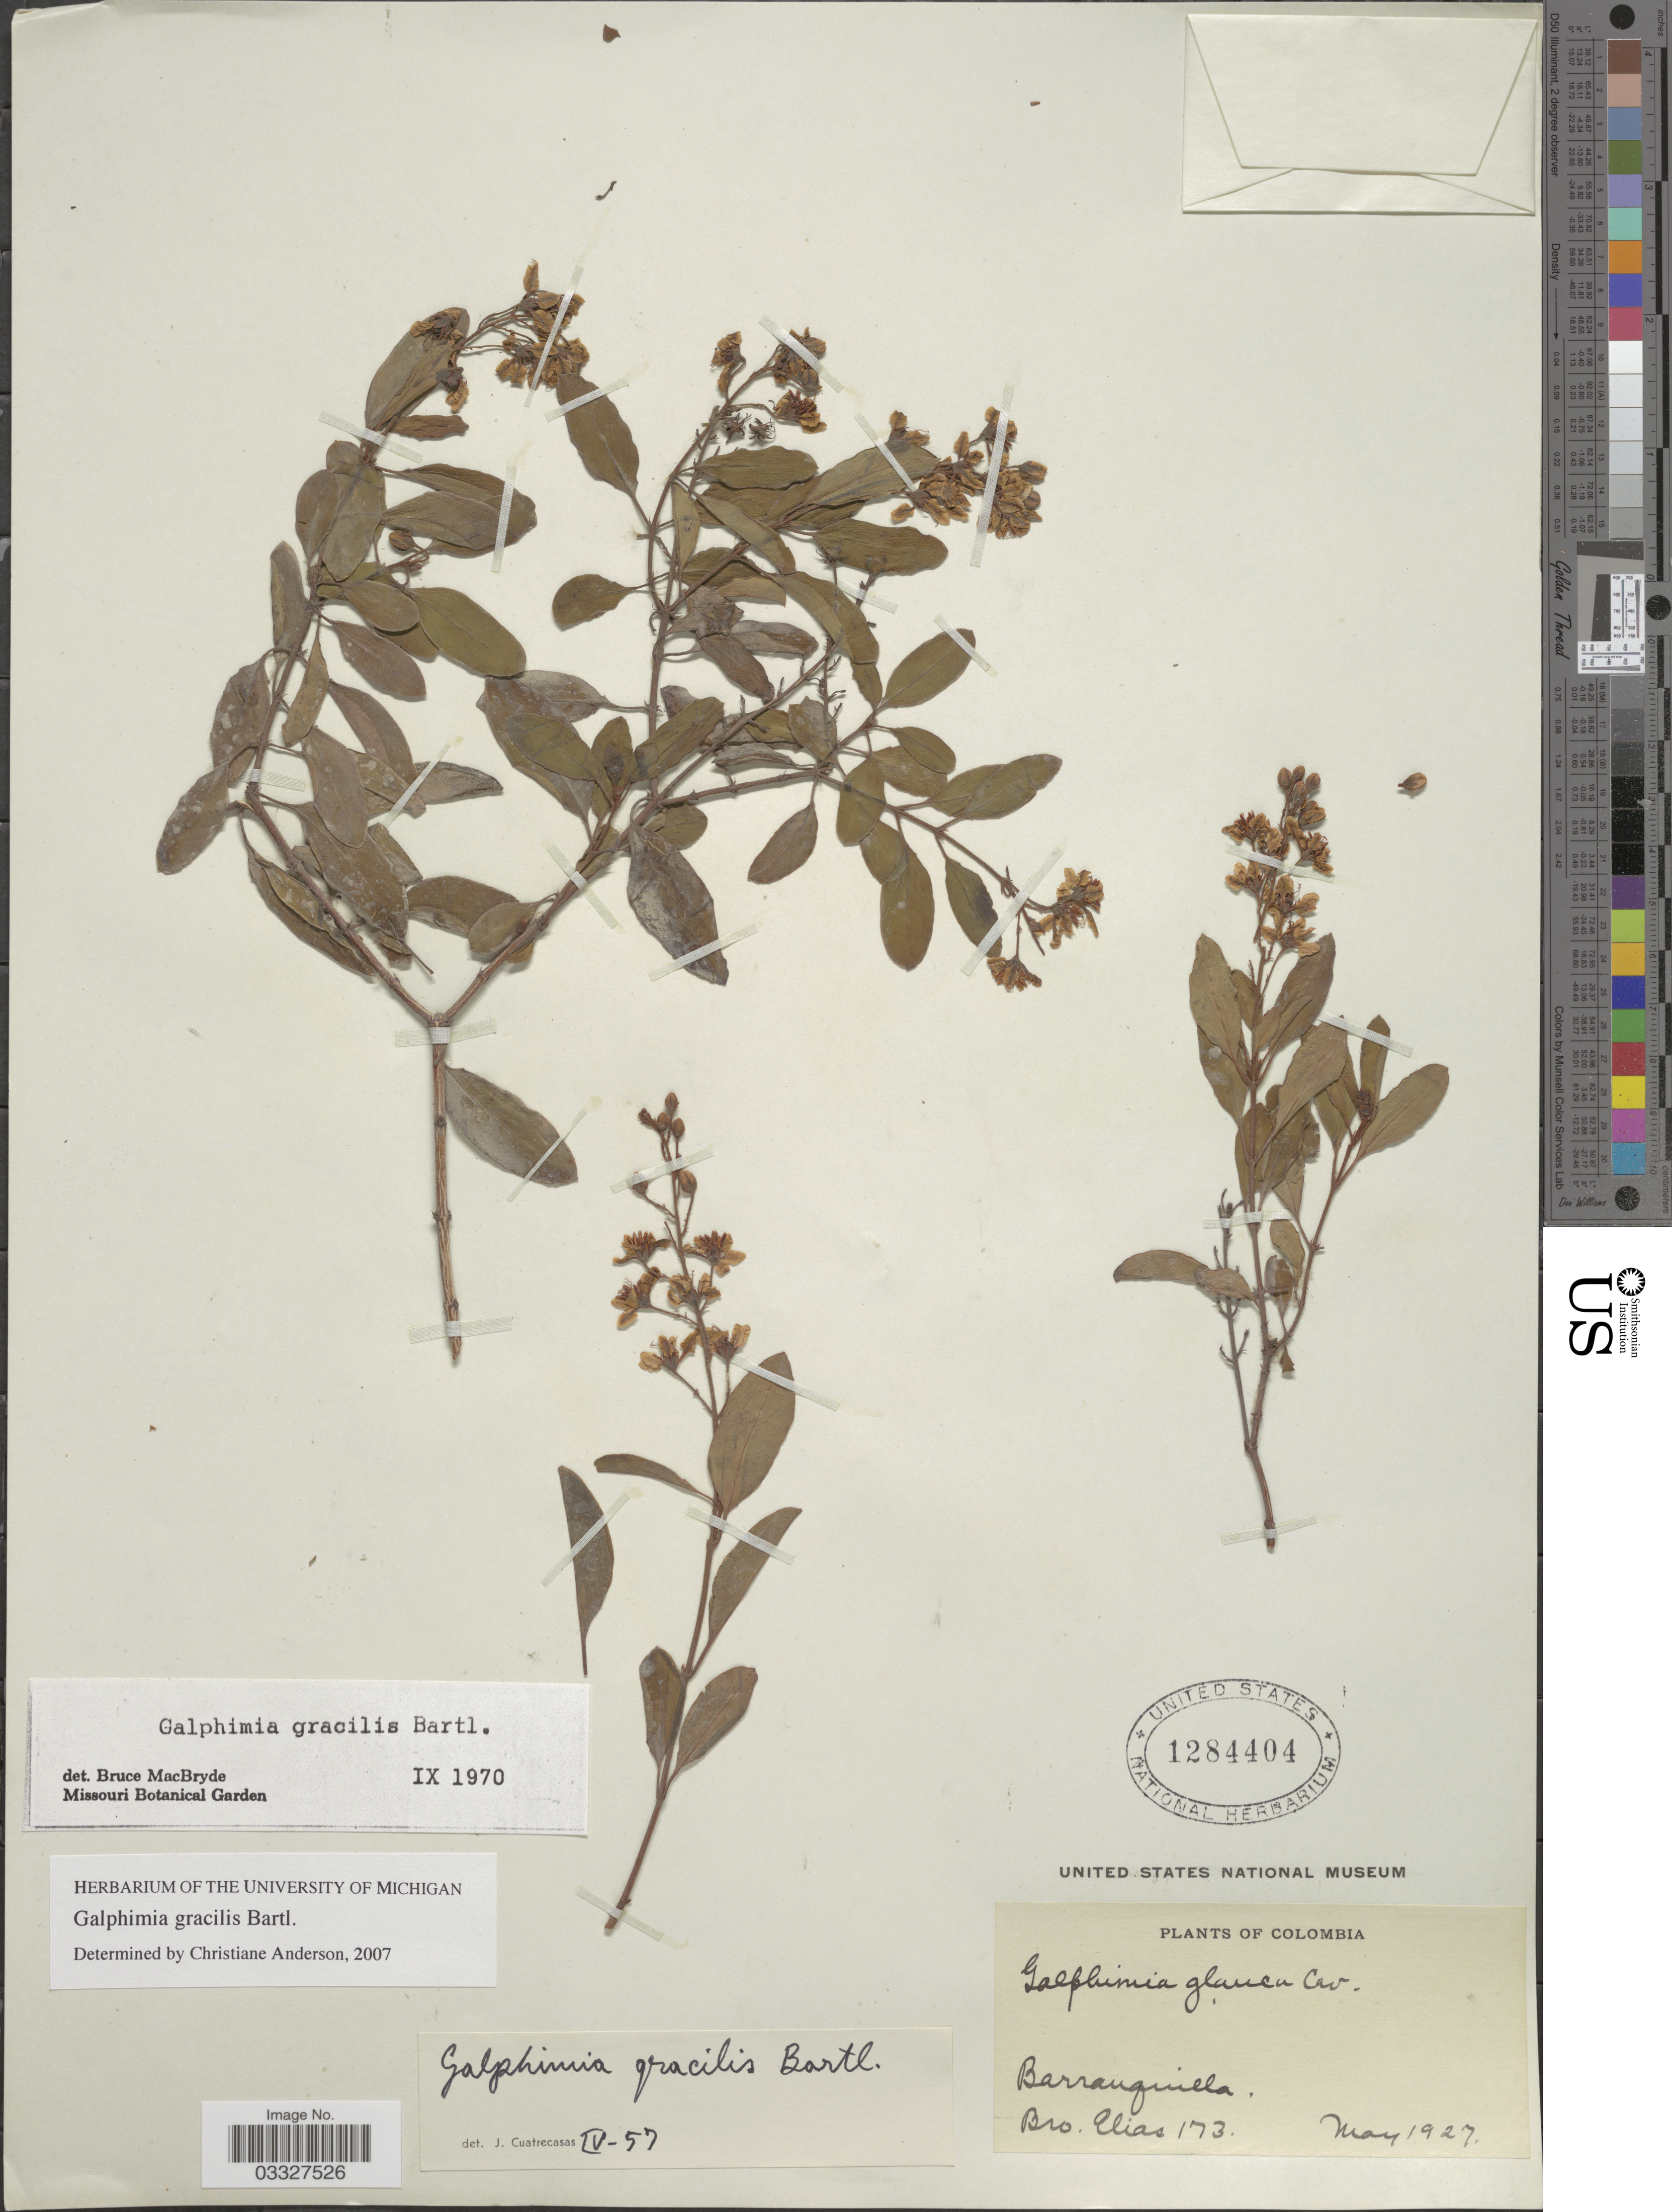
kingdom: Plantae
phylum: Tracheophyta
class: Magnoliopsida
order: Malpighiales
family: Malpighiaceae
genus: Galphimia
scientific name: Galphimia gracilis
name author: Bartl.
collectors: Bro. Elias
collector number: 173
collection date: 1927-05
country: Colombia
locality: Barranquilla.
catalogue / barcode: US 1284404